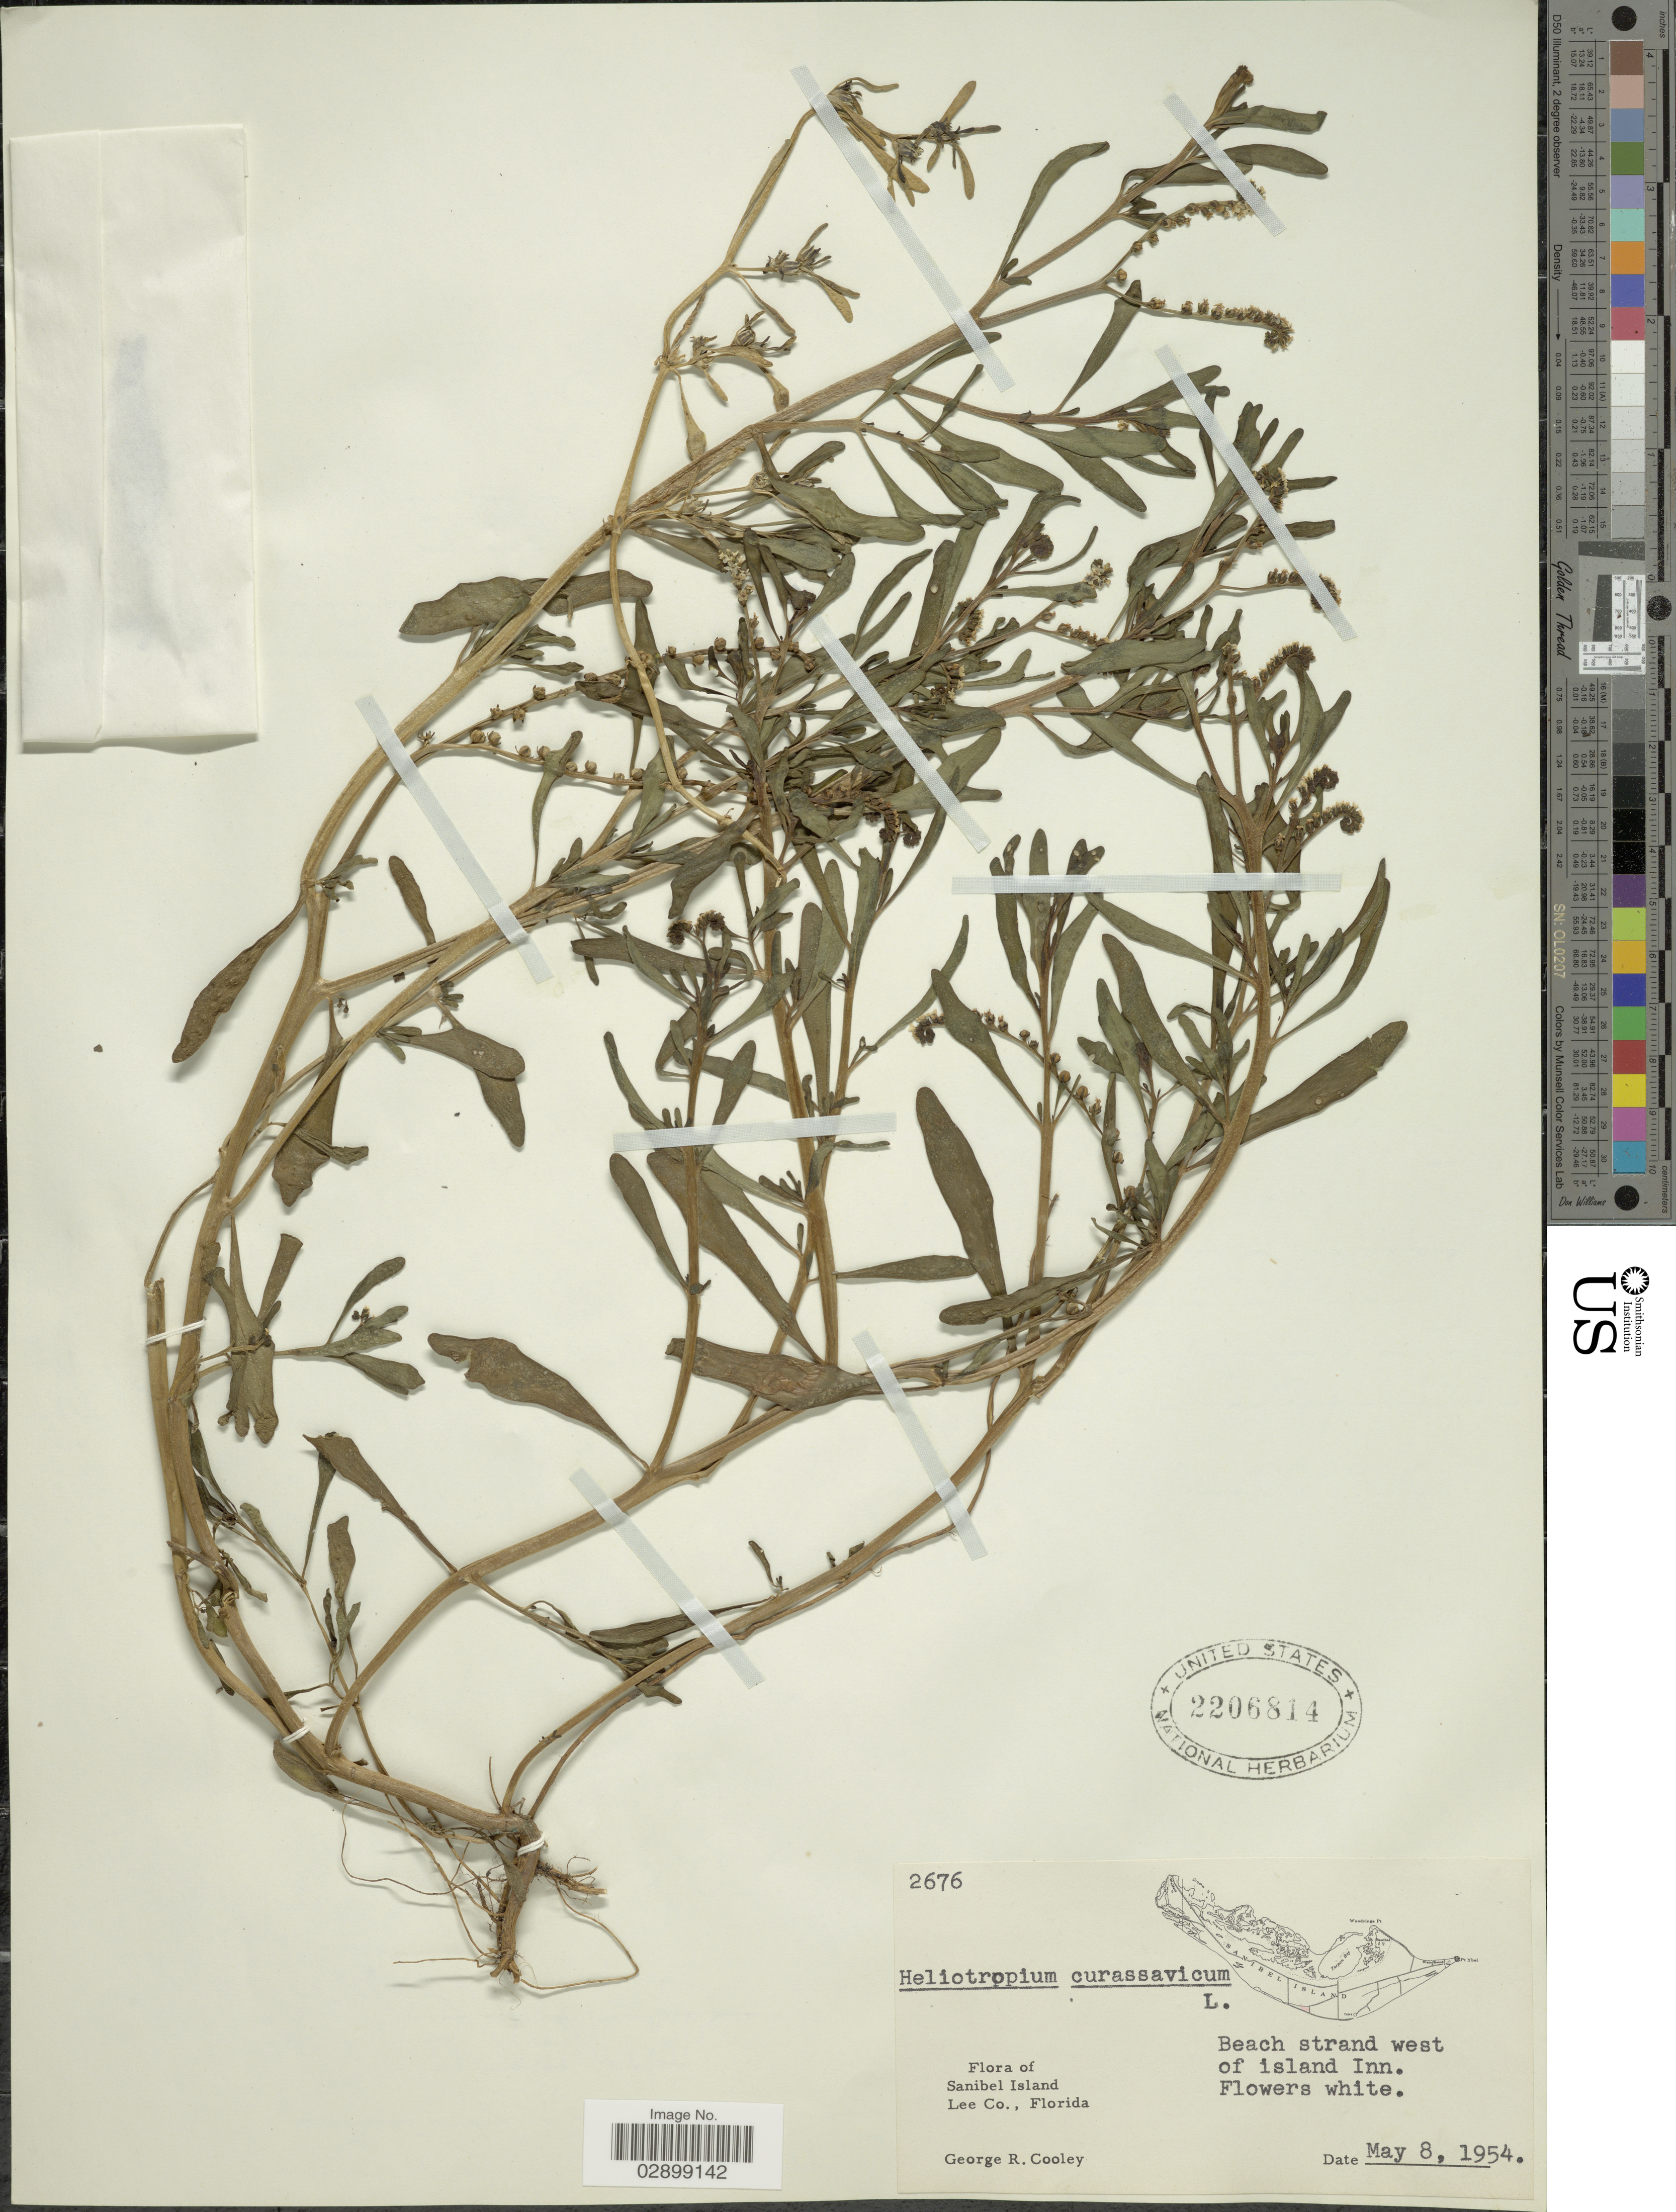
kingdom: Plantae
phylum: Tracheophyta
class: Magnoliopsida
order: Boraginales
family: Heliotropiaceae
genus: Heliotropium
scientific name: Heliotropium curassavicum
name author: L.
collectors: G. R. Cooley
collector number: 2676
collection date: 1954-05-08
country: United States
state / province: Florida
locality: Beach strand west of island Inn. Sanibel Island. Lee Co.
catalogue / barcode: US 2206814